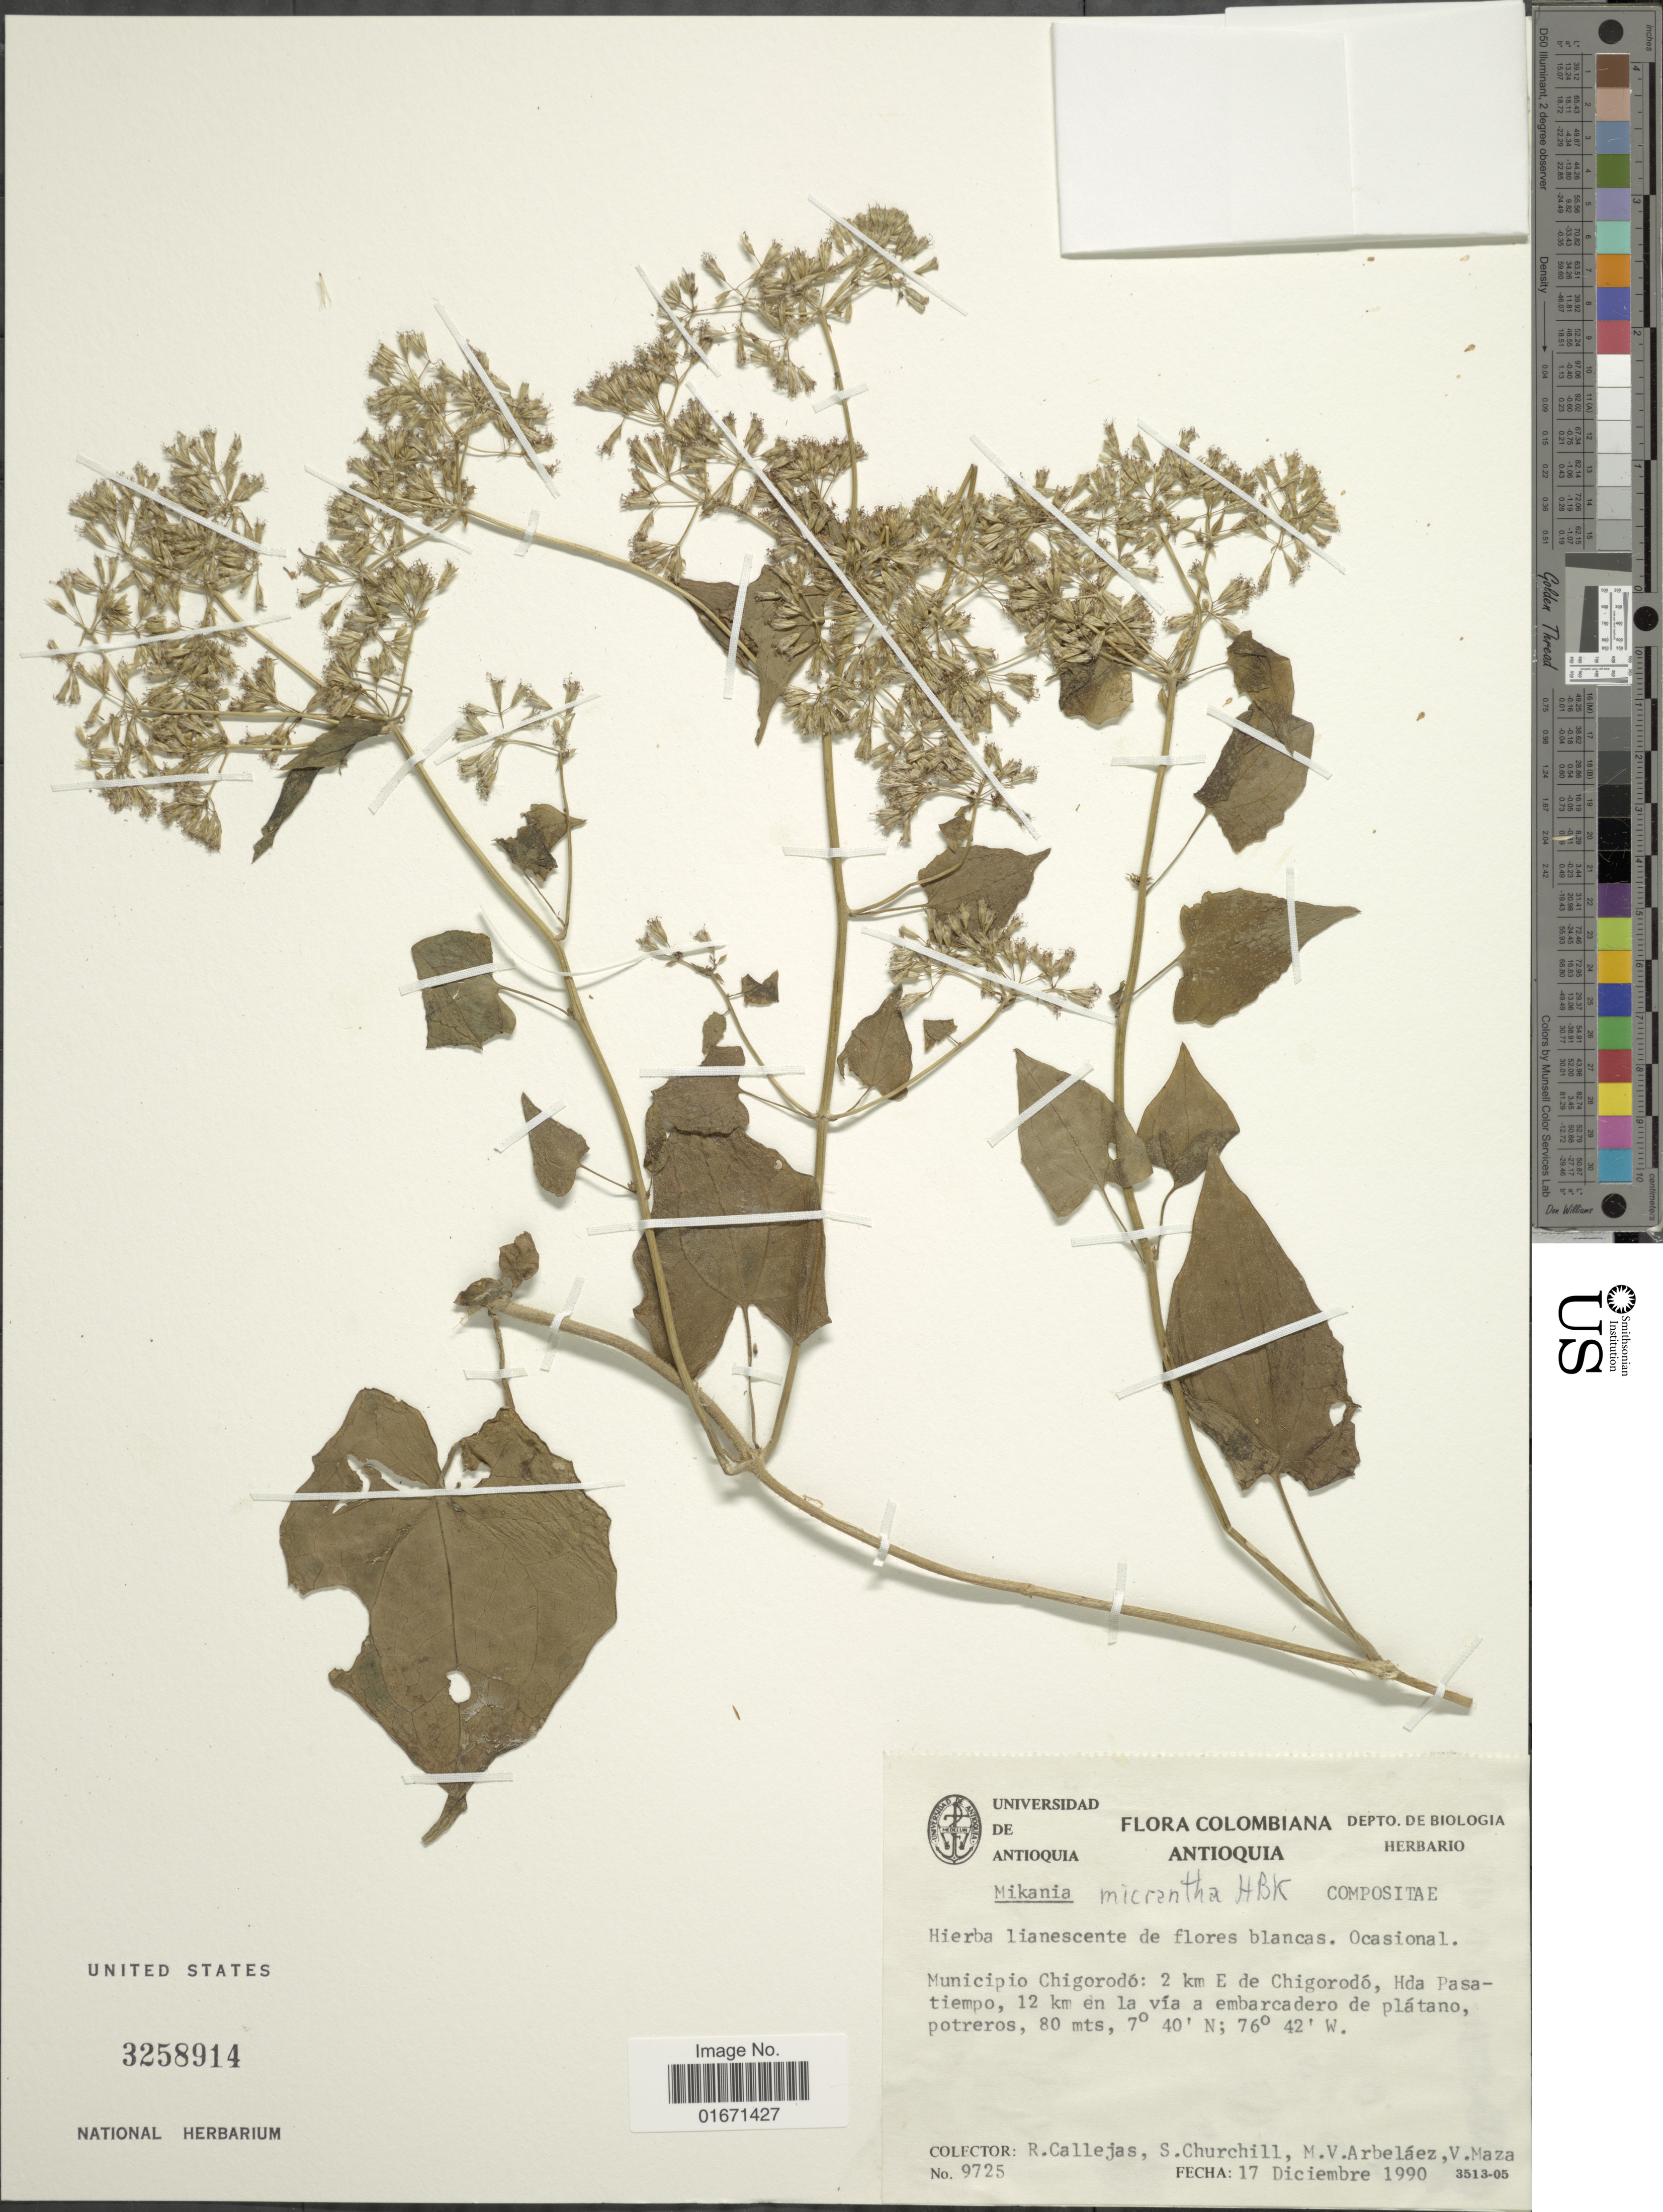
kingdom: Plantae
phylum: Tracheophyta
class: Magnoliopsida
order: Asterales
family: Asteraceae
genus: Mikania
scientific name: Mikania micrantha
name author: Kunth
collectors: R. Callejas, S. Churchill, M. Arbelaez & V. Maza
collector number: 9725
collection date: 1990-12-17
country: Colombia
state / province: Antioquia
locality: Municipio Chigorodó: 2 km E de Chigorodó, Hda Pasatiempo, 12 km en la via a embarcadero de plátano, potreros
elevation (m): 80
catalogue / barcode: US 3258914